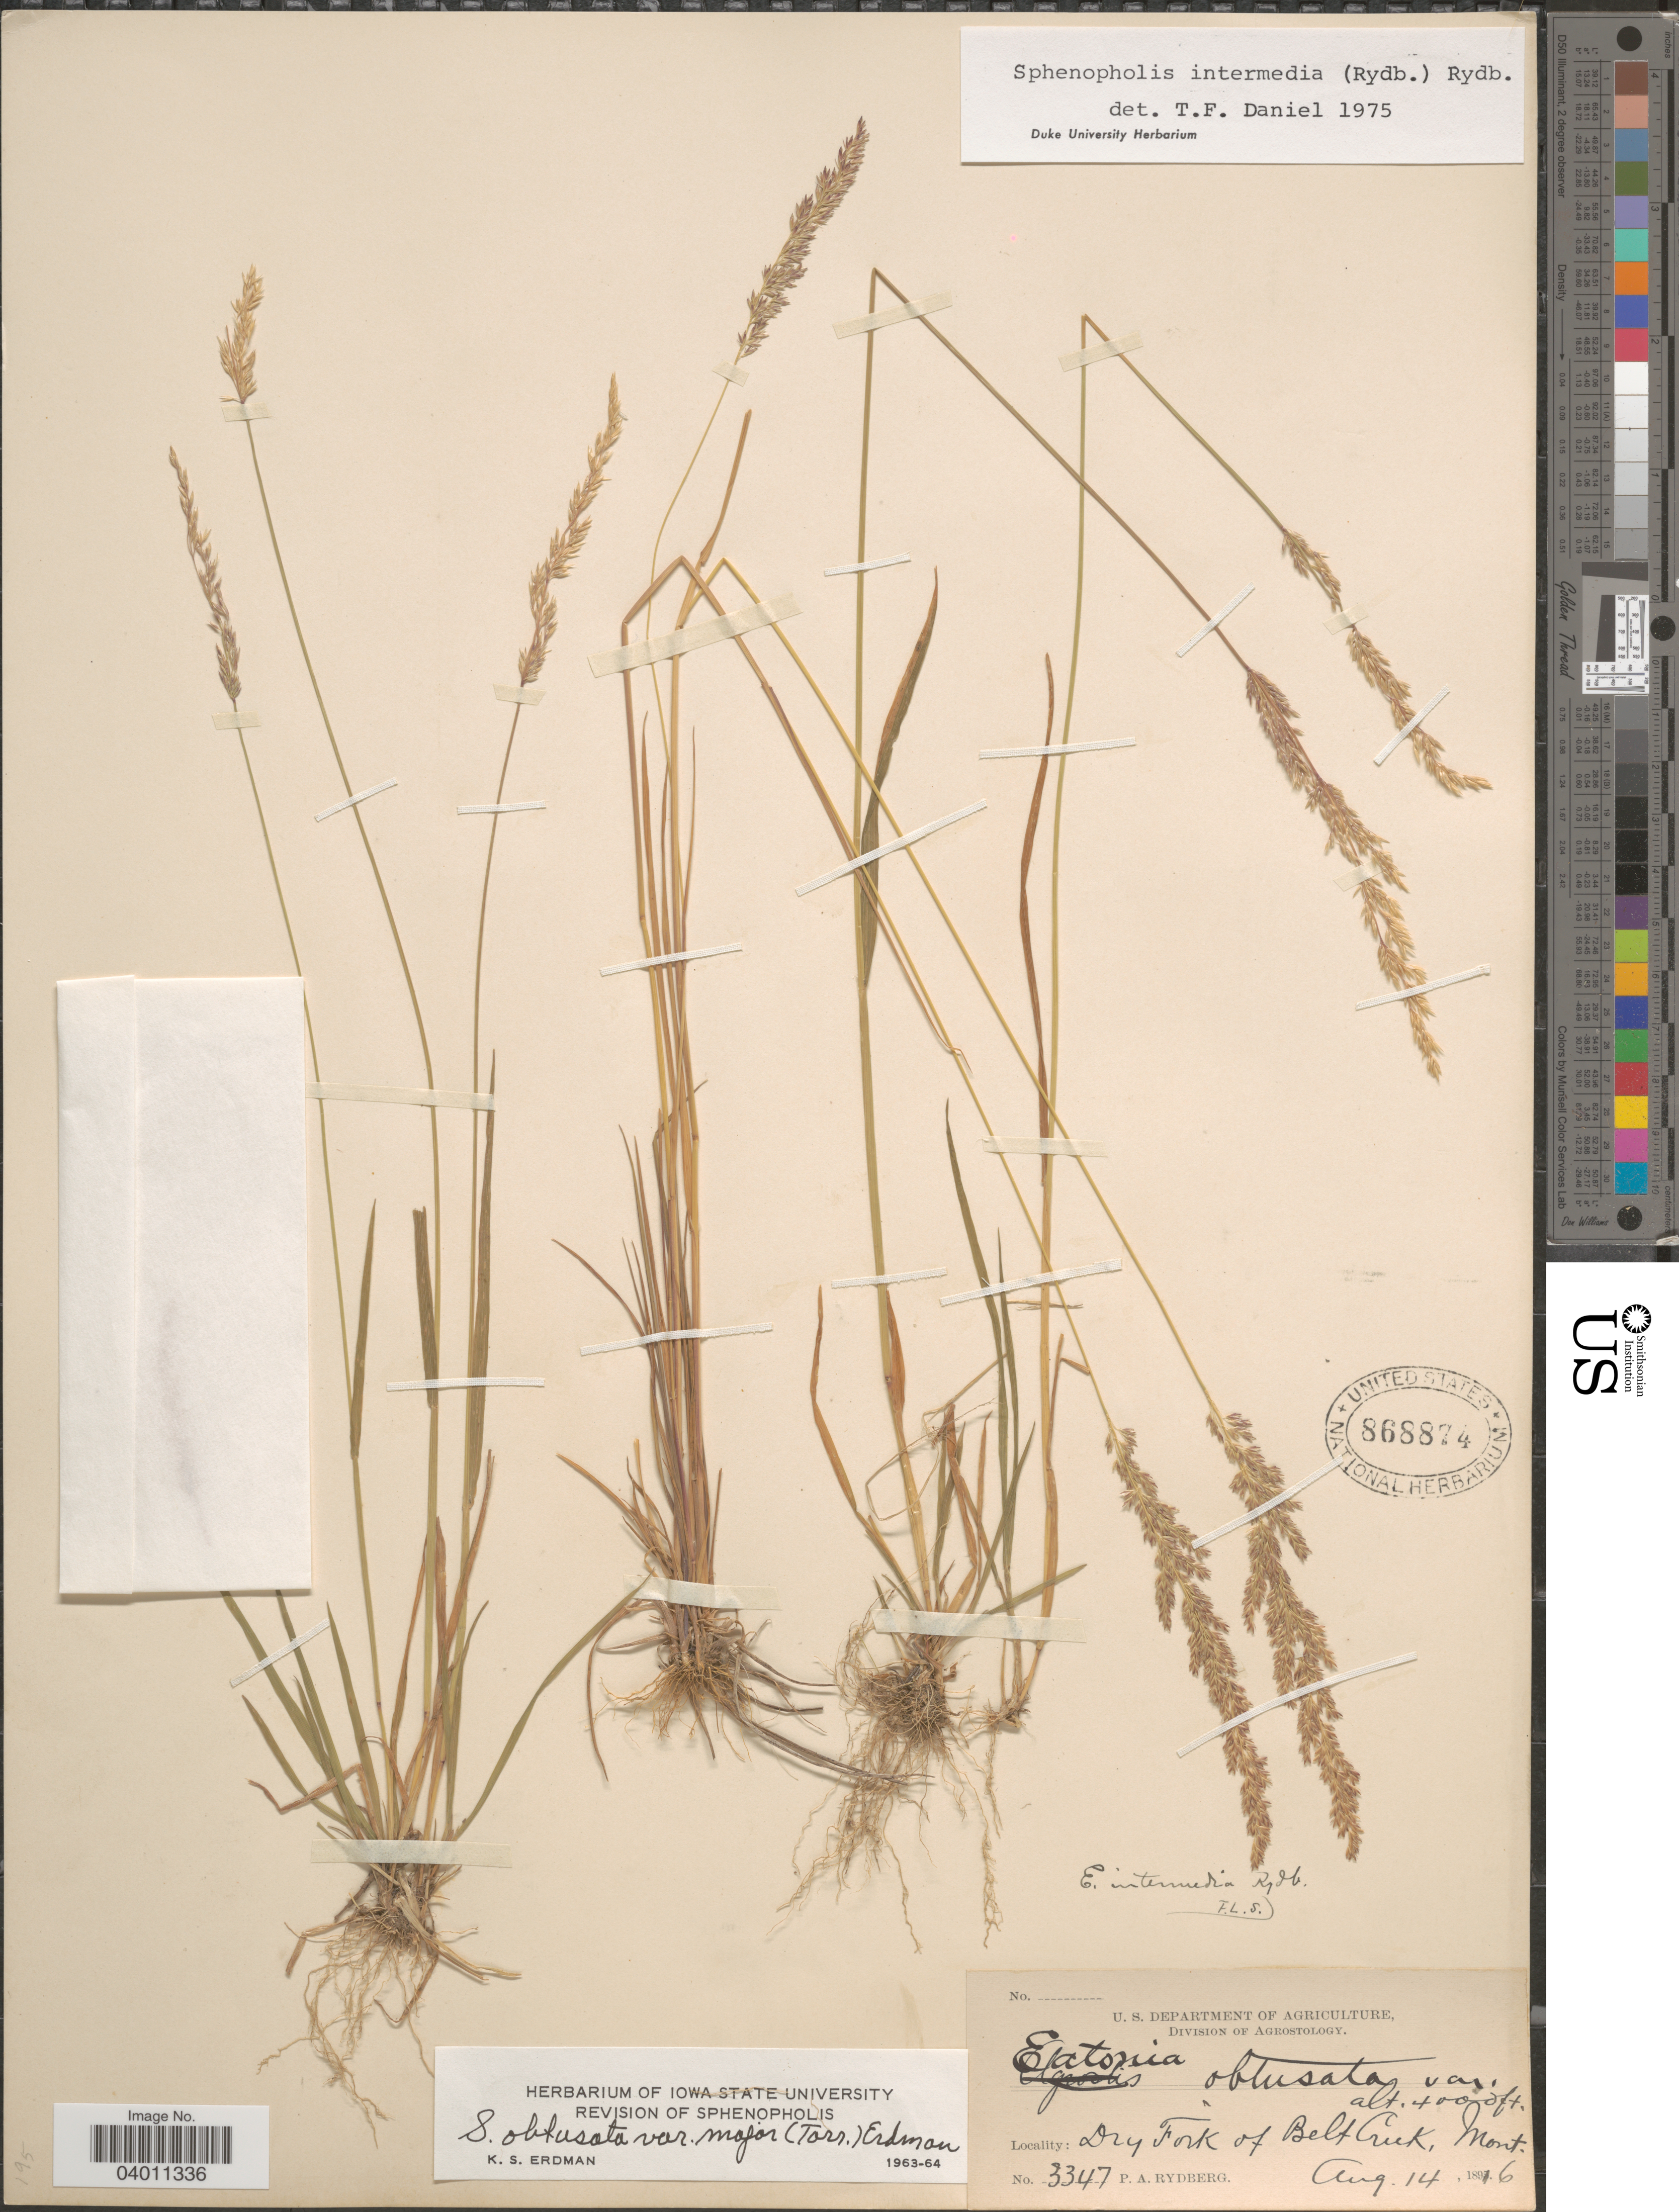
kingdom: Plantae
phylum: Tracheophyta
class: Liliopsida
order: Poales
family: Poaceae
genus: Sphenopholis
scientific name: Sphenopholis intermedia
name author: (Rydb.) Rydb.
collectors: P. A. Rydberg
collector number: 3347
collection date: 1816-08-14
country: United States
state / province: Montana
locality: Dry Fork of Belt Creek.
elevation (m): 1219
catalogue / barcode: US 868874